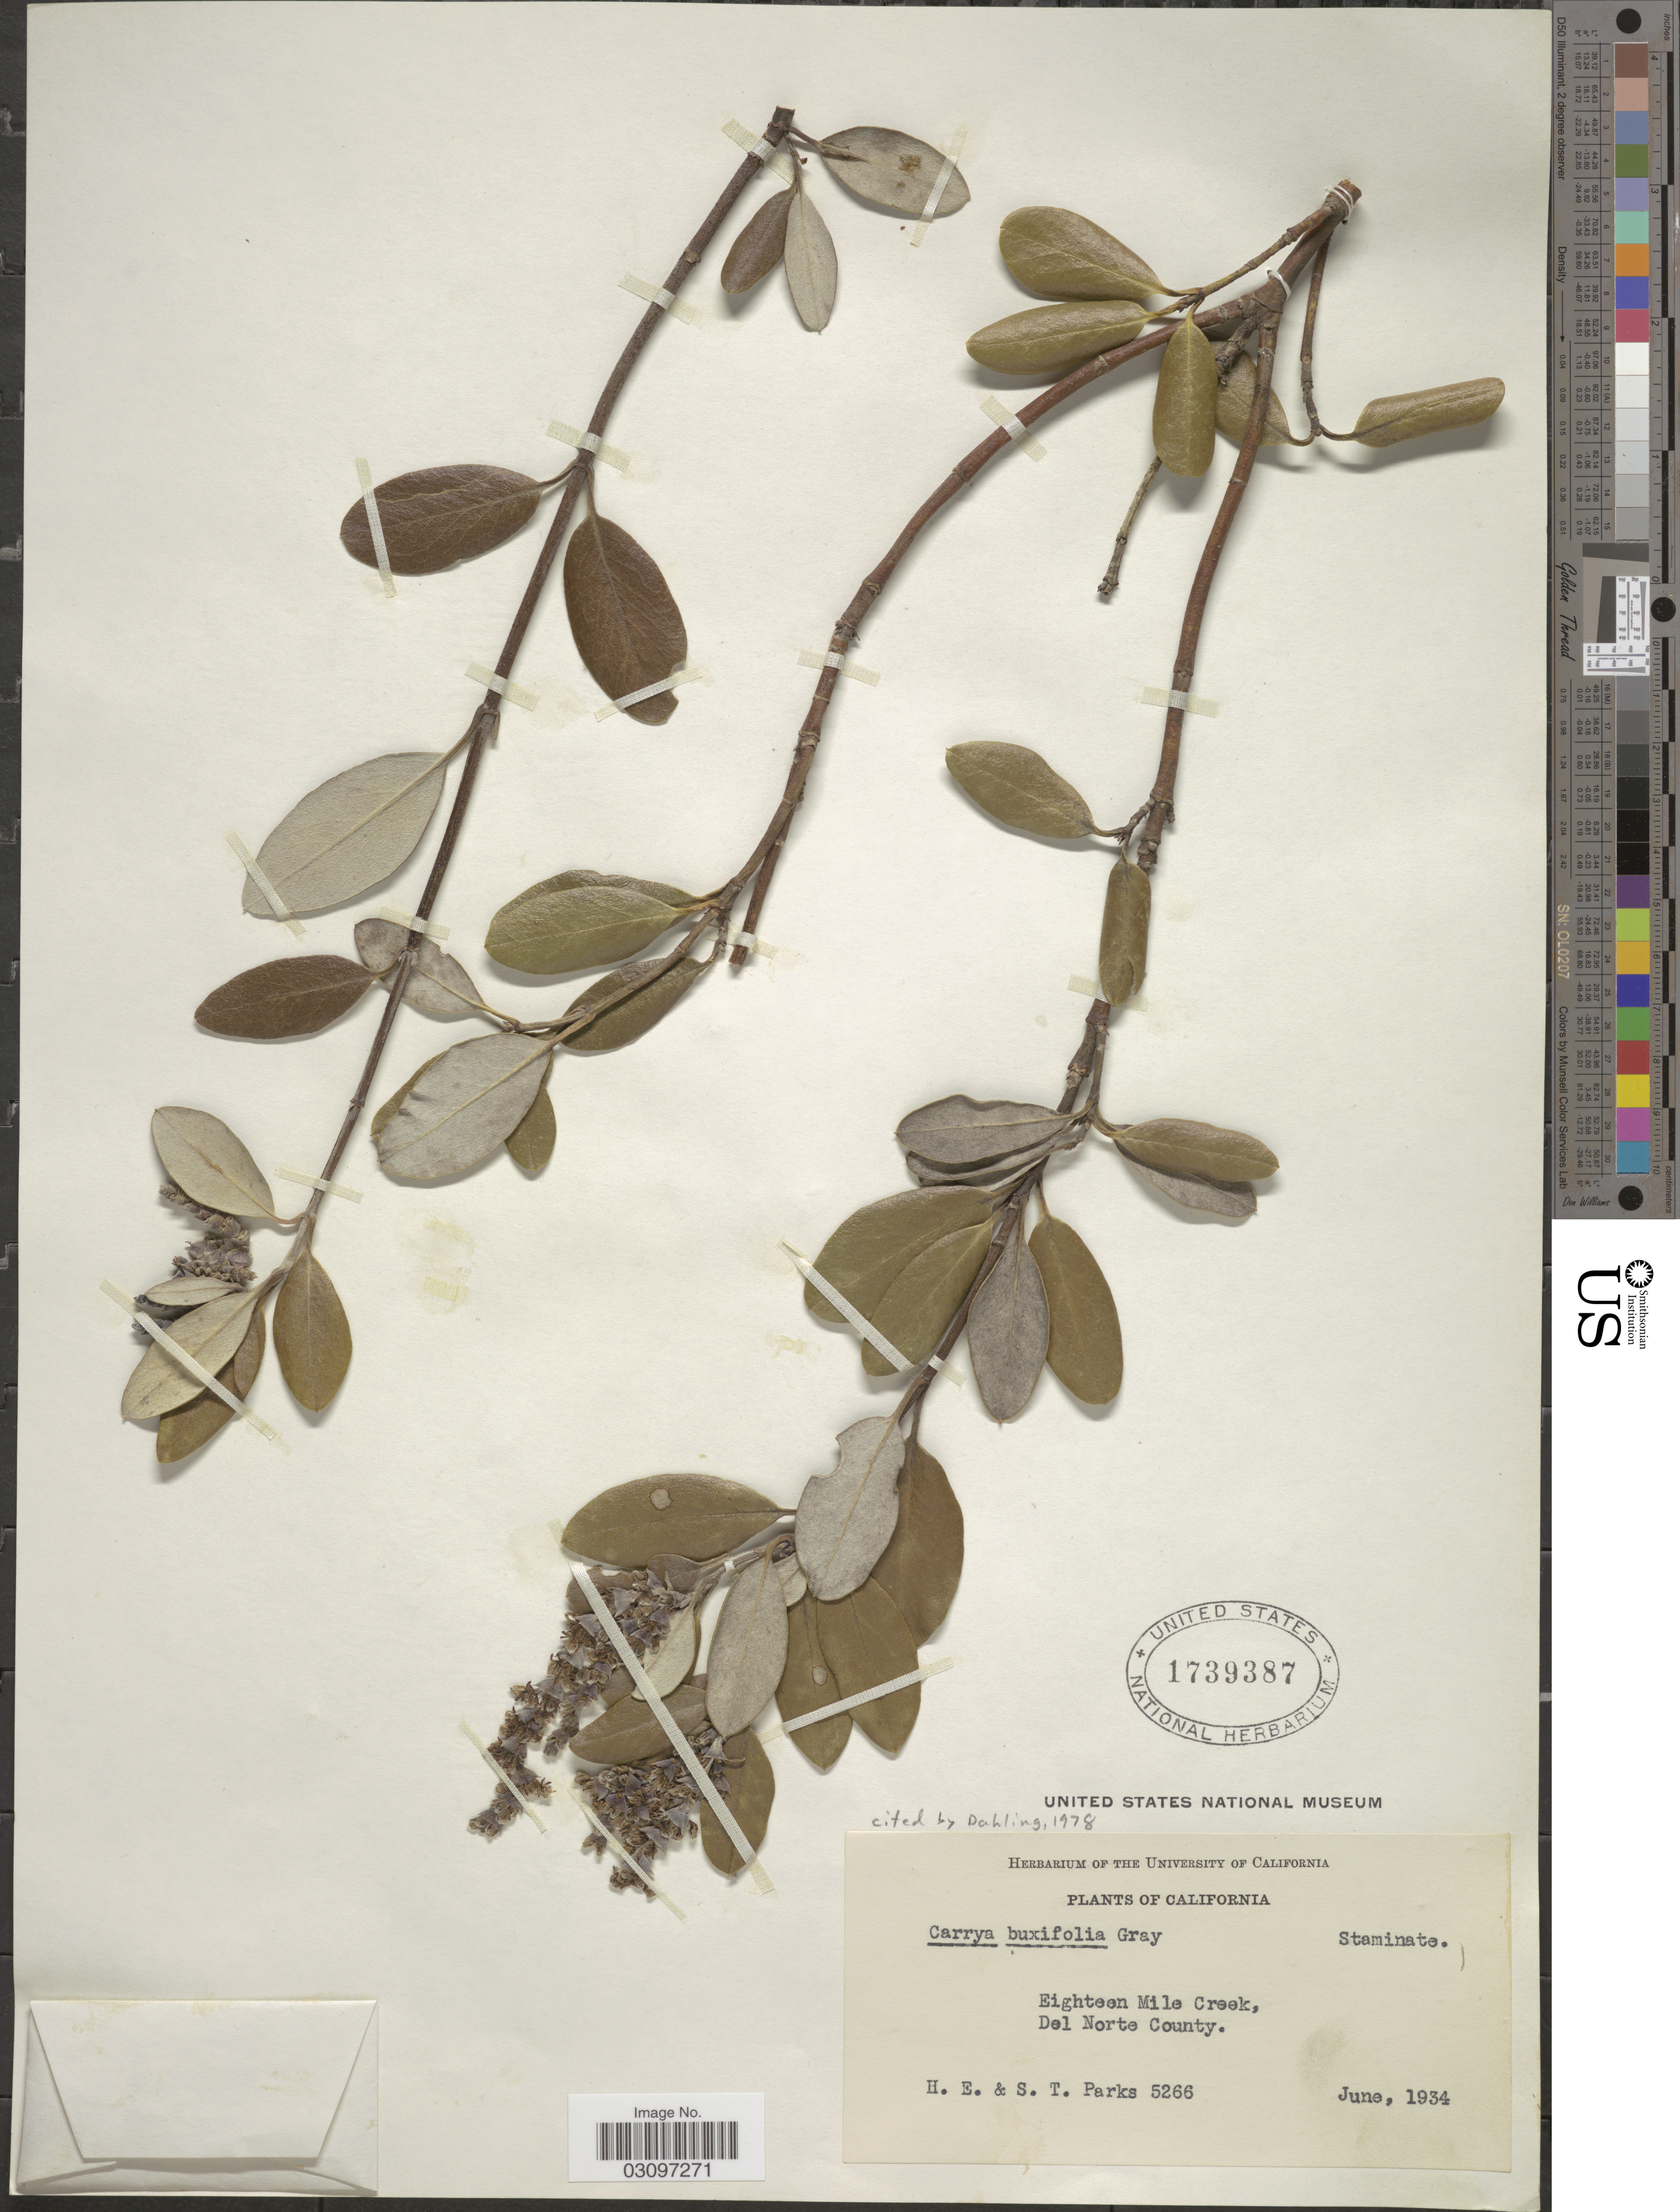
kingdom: Plantae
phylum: Tracheophyta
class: Magnoliopsida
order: Garryales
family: Garryaceae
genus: Garrya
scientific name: Garrya buxifolia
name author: A. Gray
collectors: H. E. Parks & S. Parks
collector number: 5266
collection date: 1934-06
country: United States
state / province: California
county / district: Del Norte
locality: Eighteen Mile Creek, Del Norte County.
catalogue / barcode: US 1739387